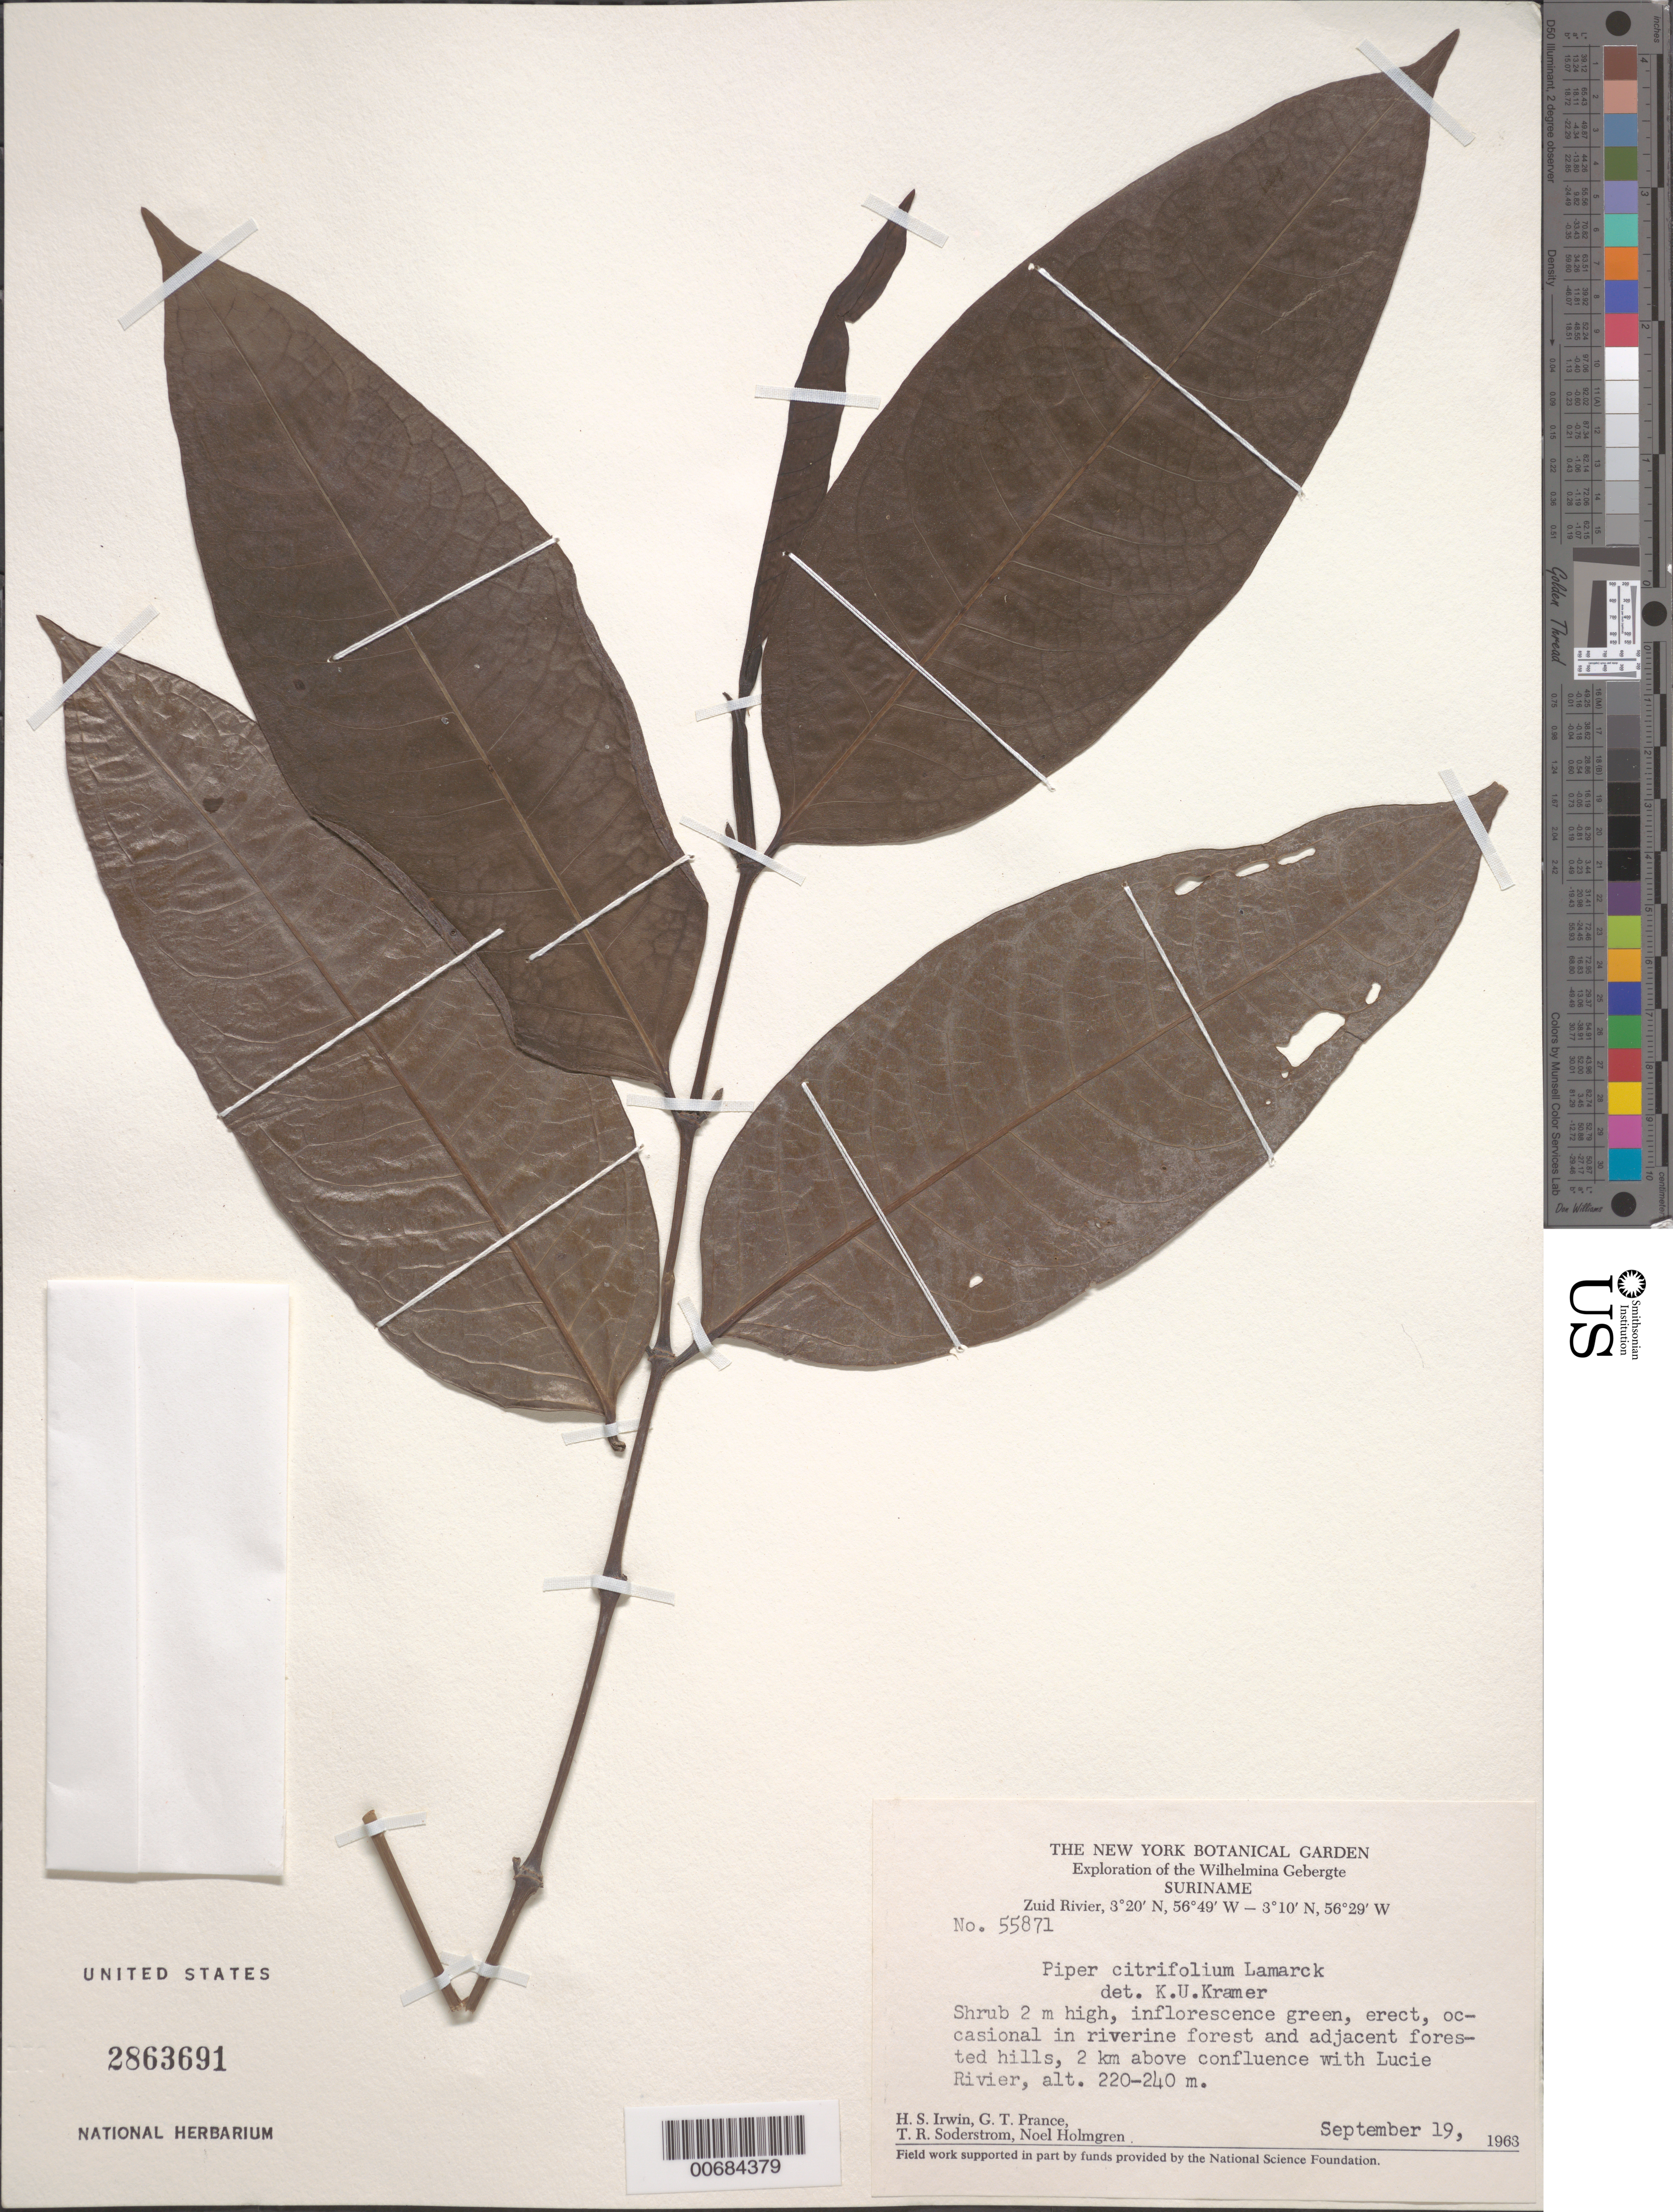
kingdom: Plantae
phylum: Tracheophyta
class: Magnoliopsida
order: Piperales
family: Piperaceae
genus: Piper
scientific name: Piper citrifolium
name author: Lam.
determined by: Kramer, K. U.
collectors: H. Irwin, G. T. Prance, T. R. Soderstrom & N. H. Holmgren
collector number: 55871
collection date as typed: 19-Sep-63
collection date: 1963-09-19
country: Suriname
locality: Zuid River, 2 km above confluence with Lucie R., Wilhelmina Gebergte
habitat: Riverine forest and adjacent forested hills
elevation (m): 220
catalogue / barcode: US 2863691